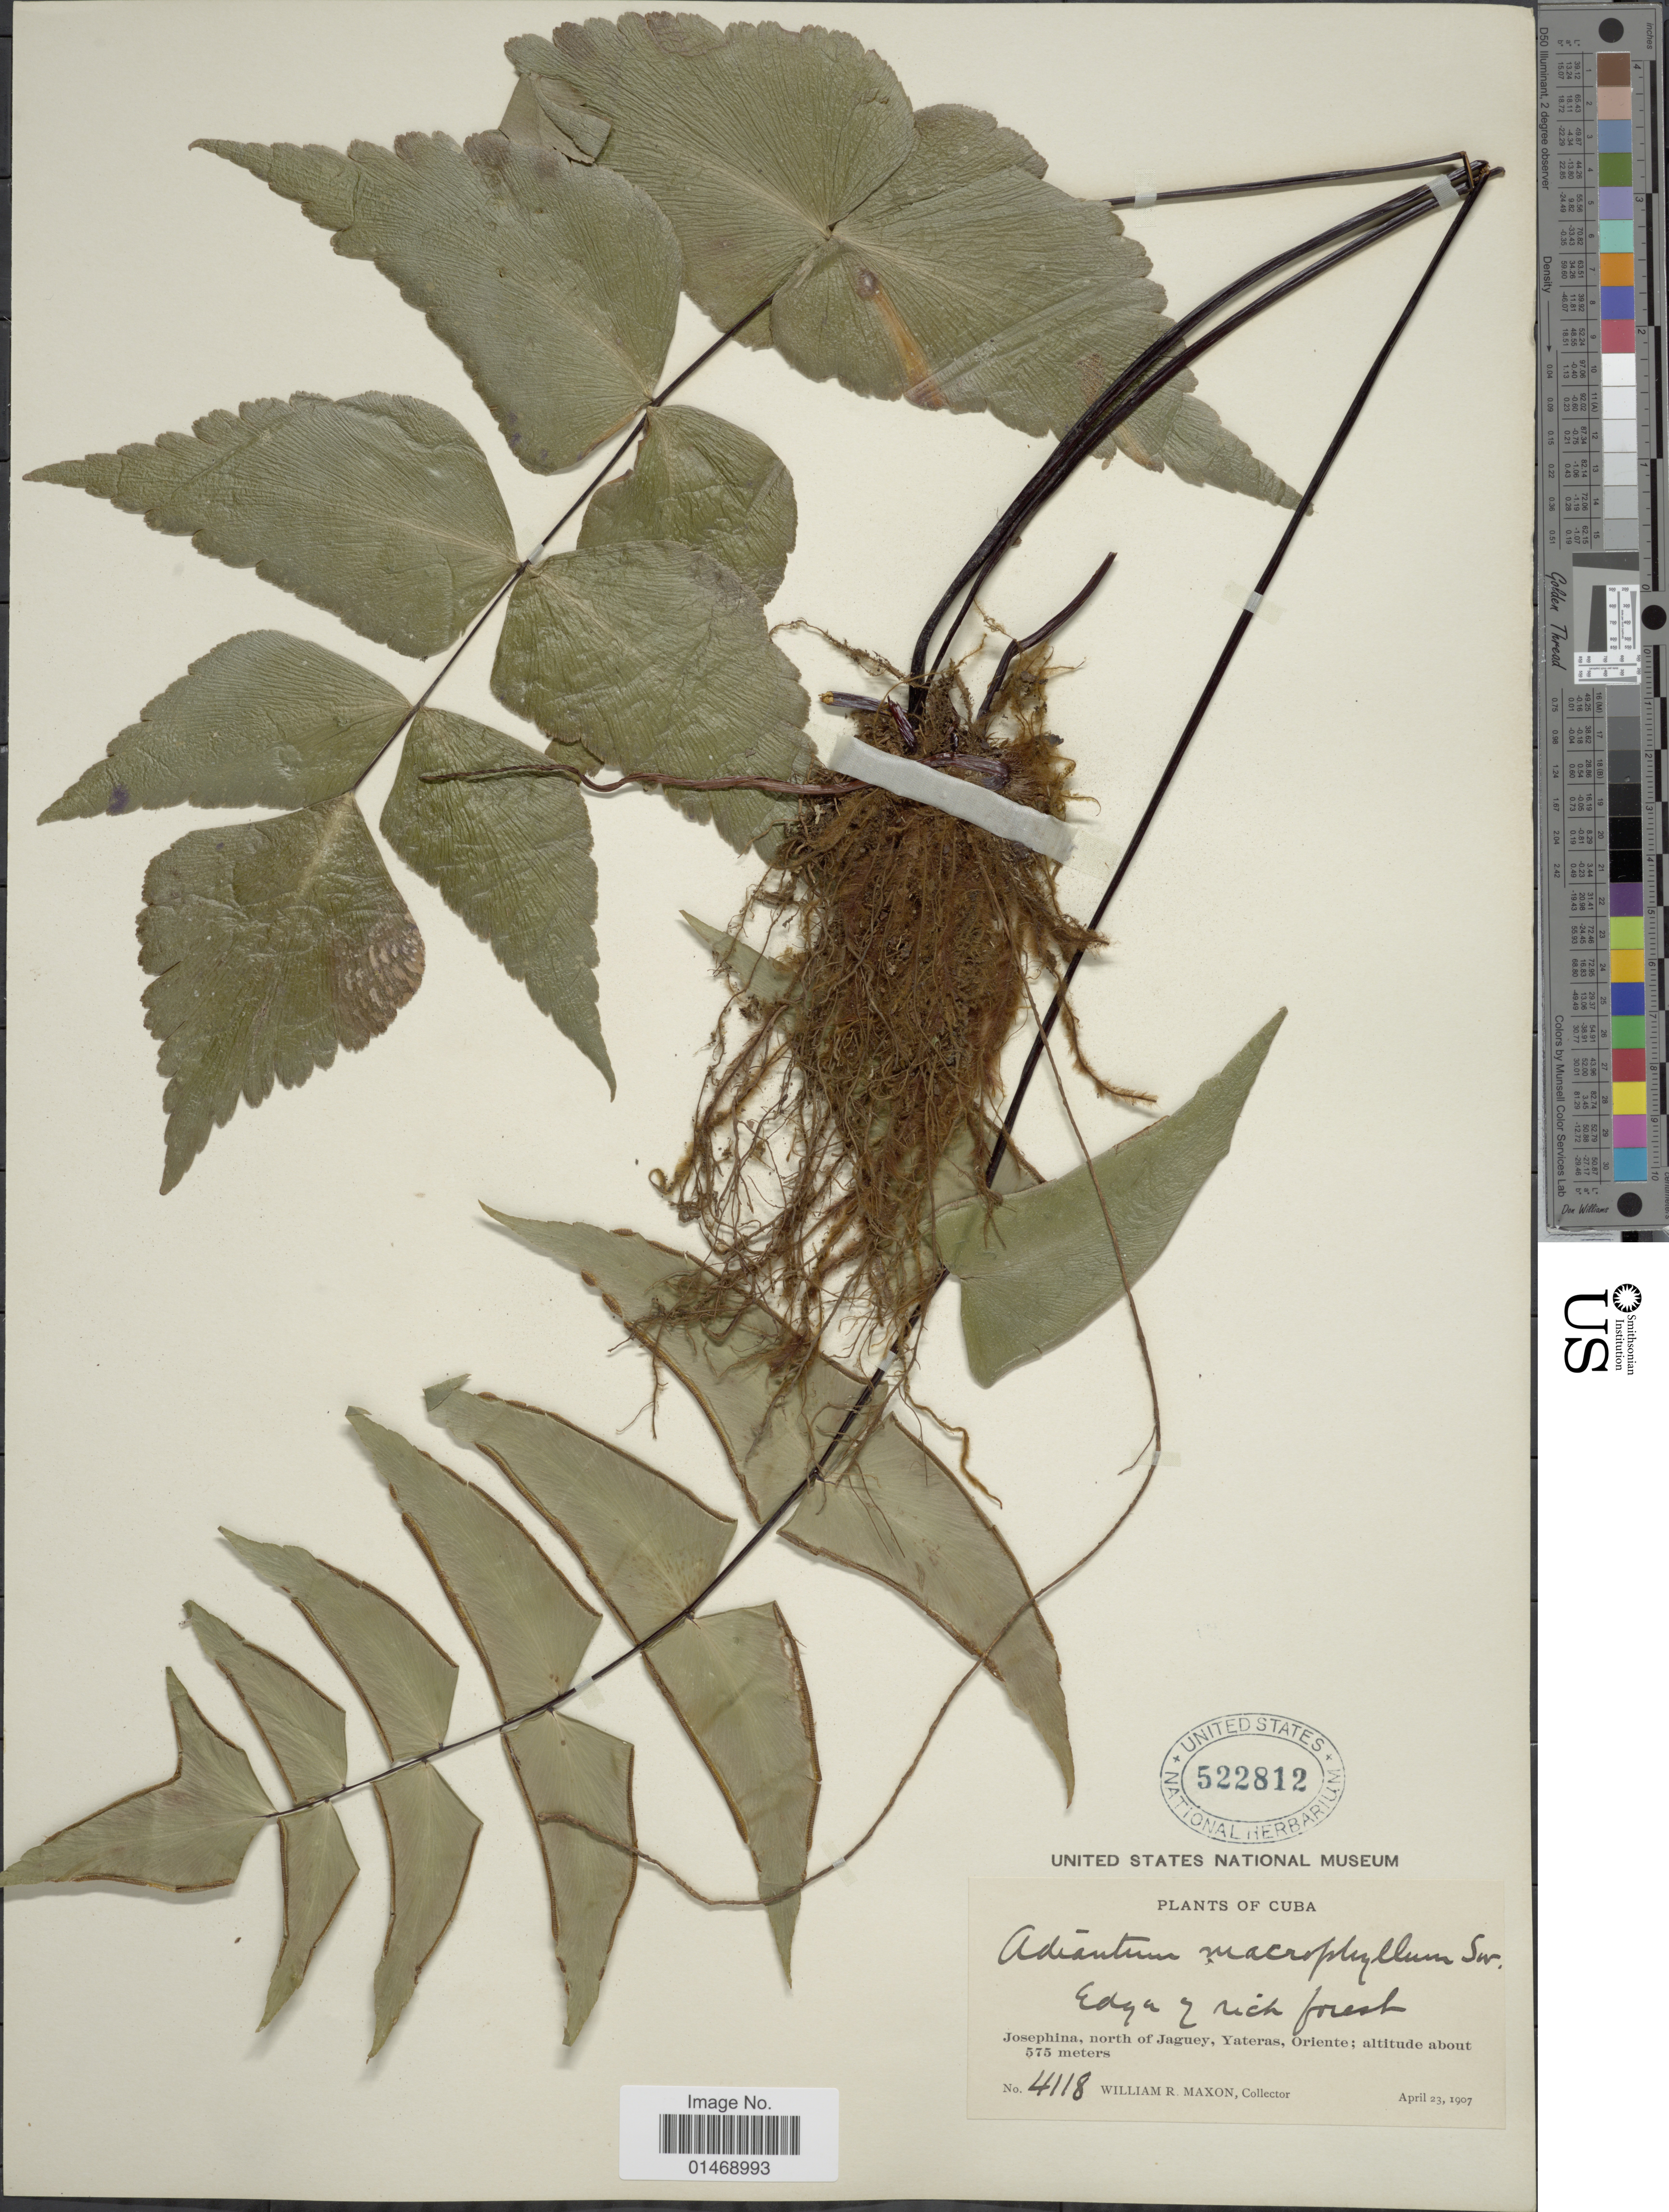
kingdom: Plantae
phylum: Tracheophyta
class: Polypodiopsida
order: Polypodiales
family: Pteridaceae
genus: Adiantum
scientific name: Adiantum macrophyllum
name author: Sw.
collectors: W. R. Maxon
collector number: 4118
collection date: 1907-04-23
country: Cuba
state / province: Oriente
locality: Josephina, north of Jaguey, Yateras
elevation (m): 575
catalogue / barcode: US 522812